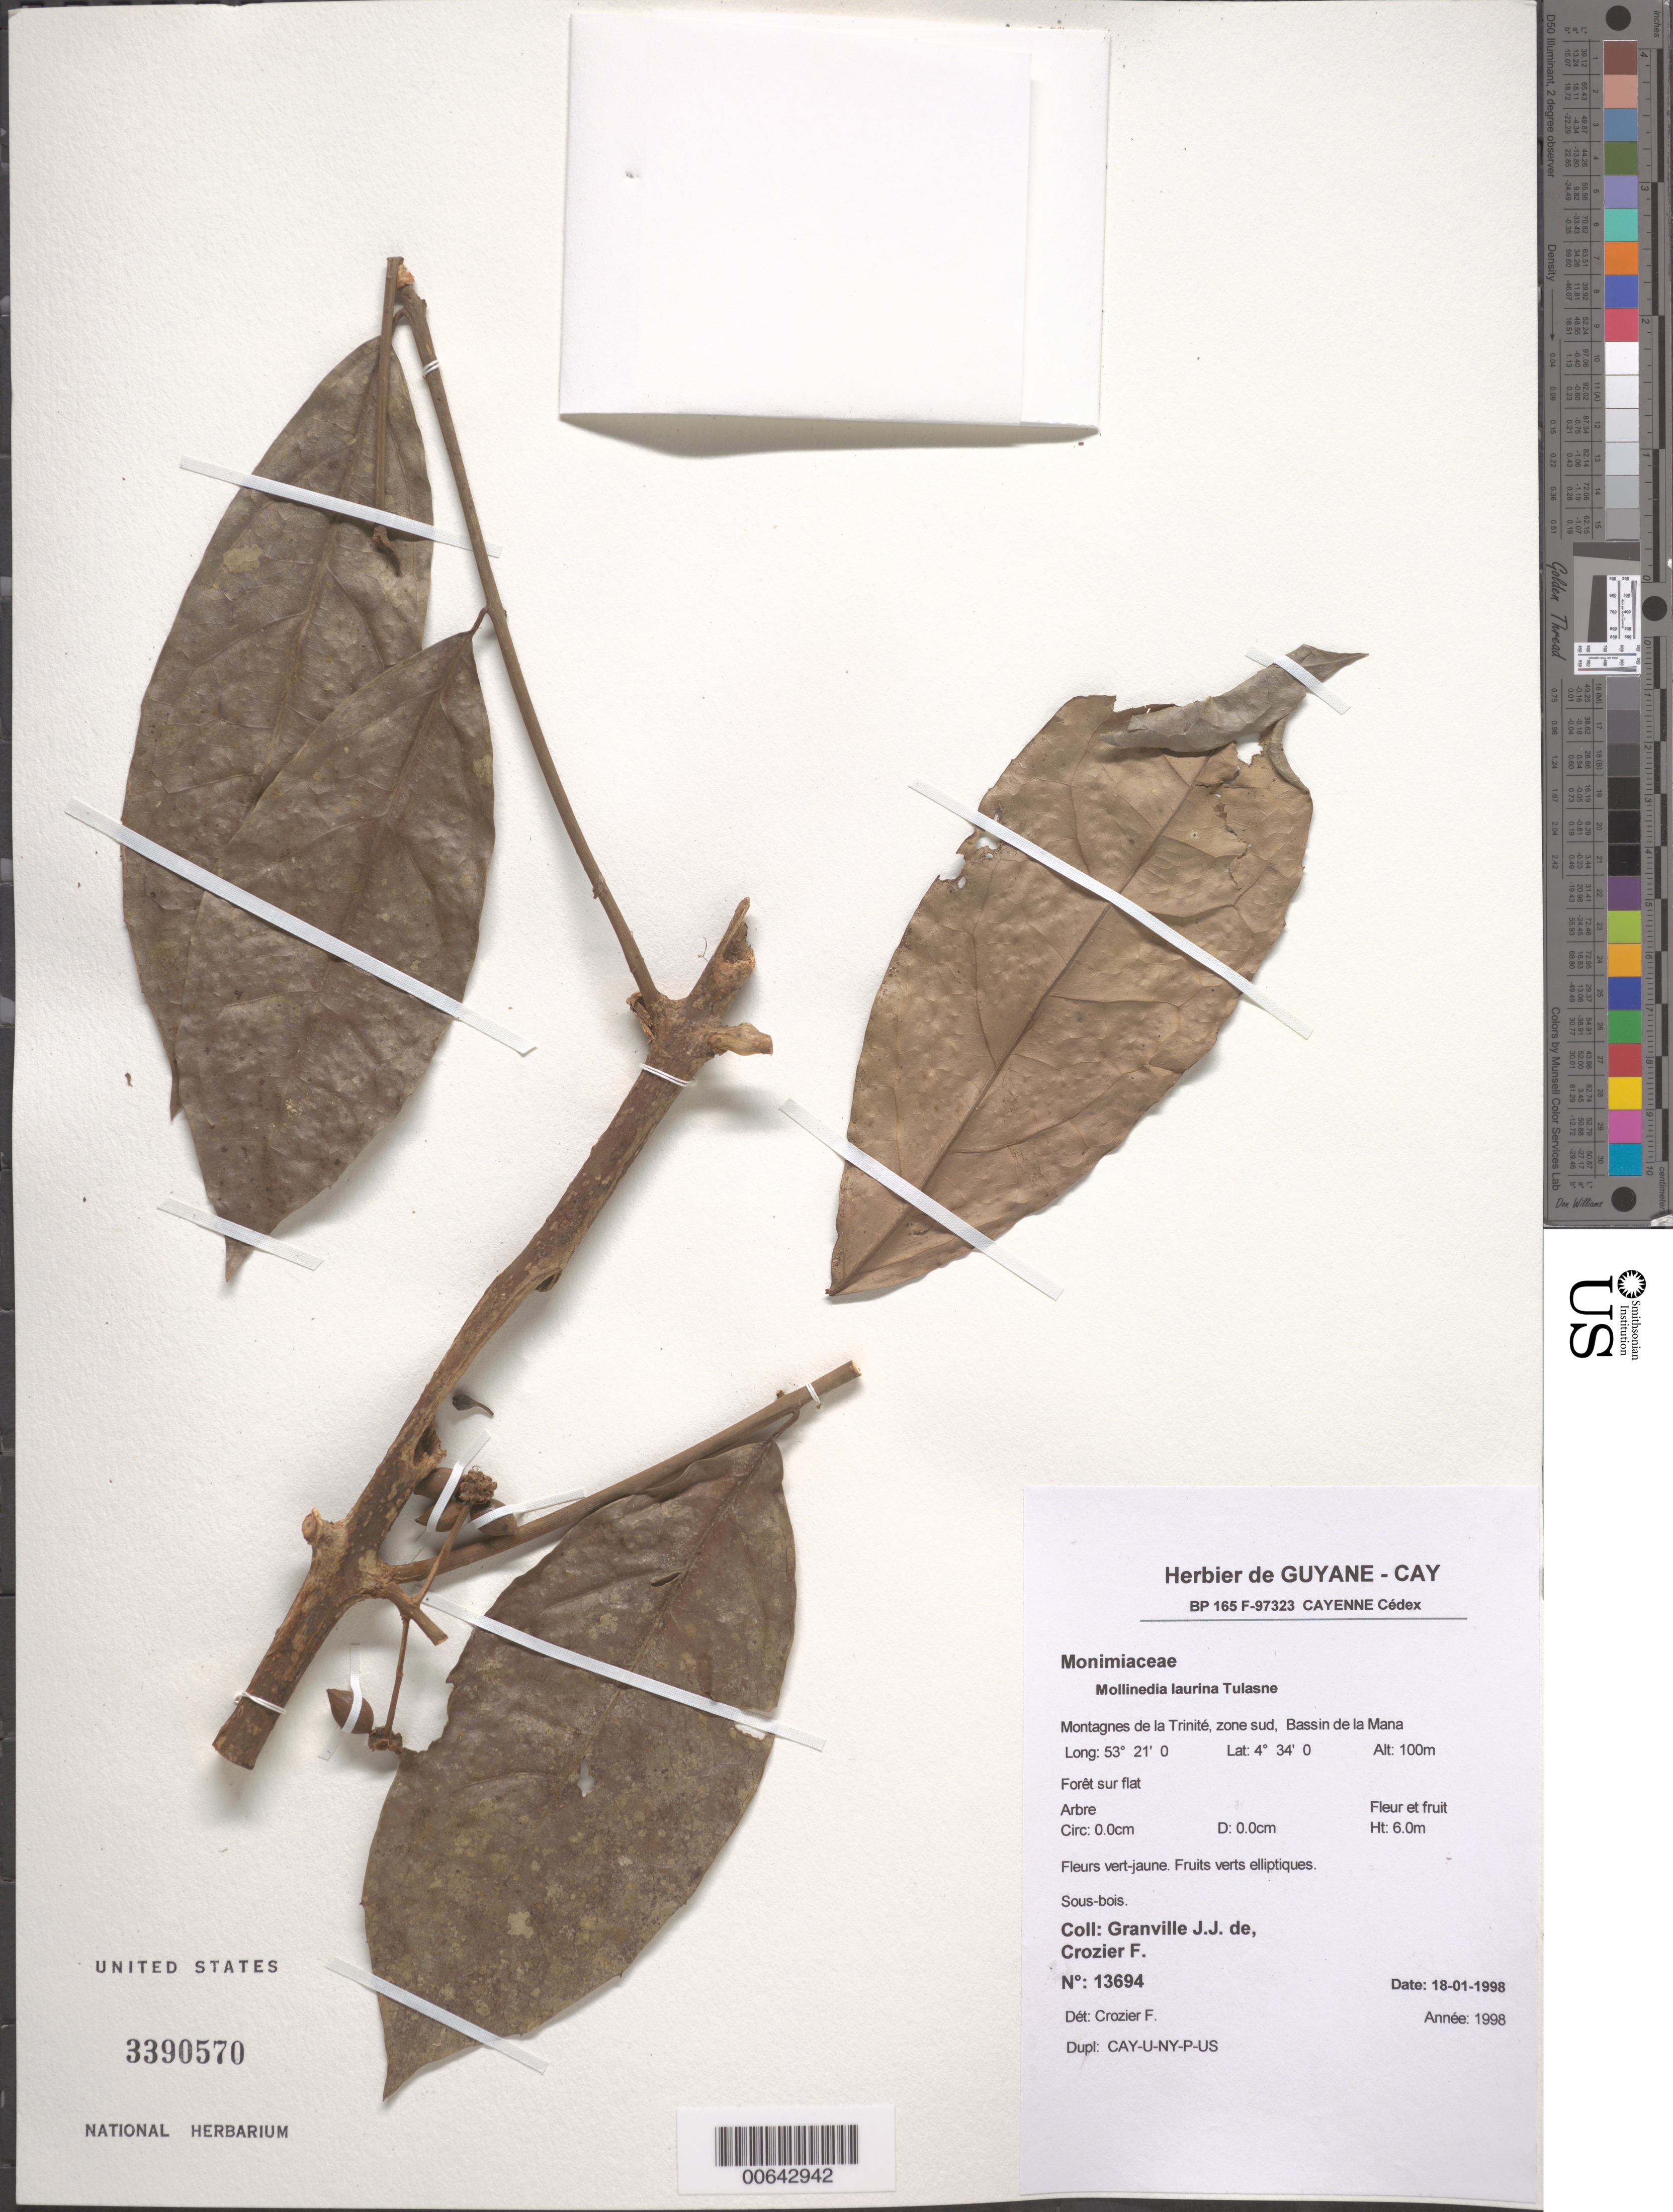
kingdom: Plantae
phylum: Tracheophyta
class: Magnoliopsida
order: Laurales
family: Monimiaceae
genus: Mollinedia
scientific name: Mollinedia laurina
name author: Tul.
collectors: J.-J. de Granville & F. Crozier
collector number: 13694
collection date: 1998-01-18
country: French Guiana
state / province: Cayenne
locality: Montagnes de la Trinité, zone sud, Bassin de la Mana. Sous-bois.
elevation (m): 100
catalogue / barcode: US 3390570